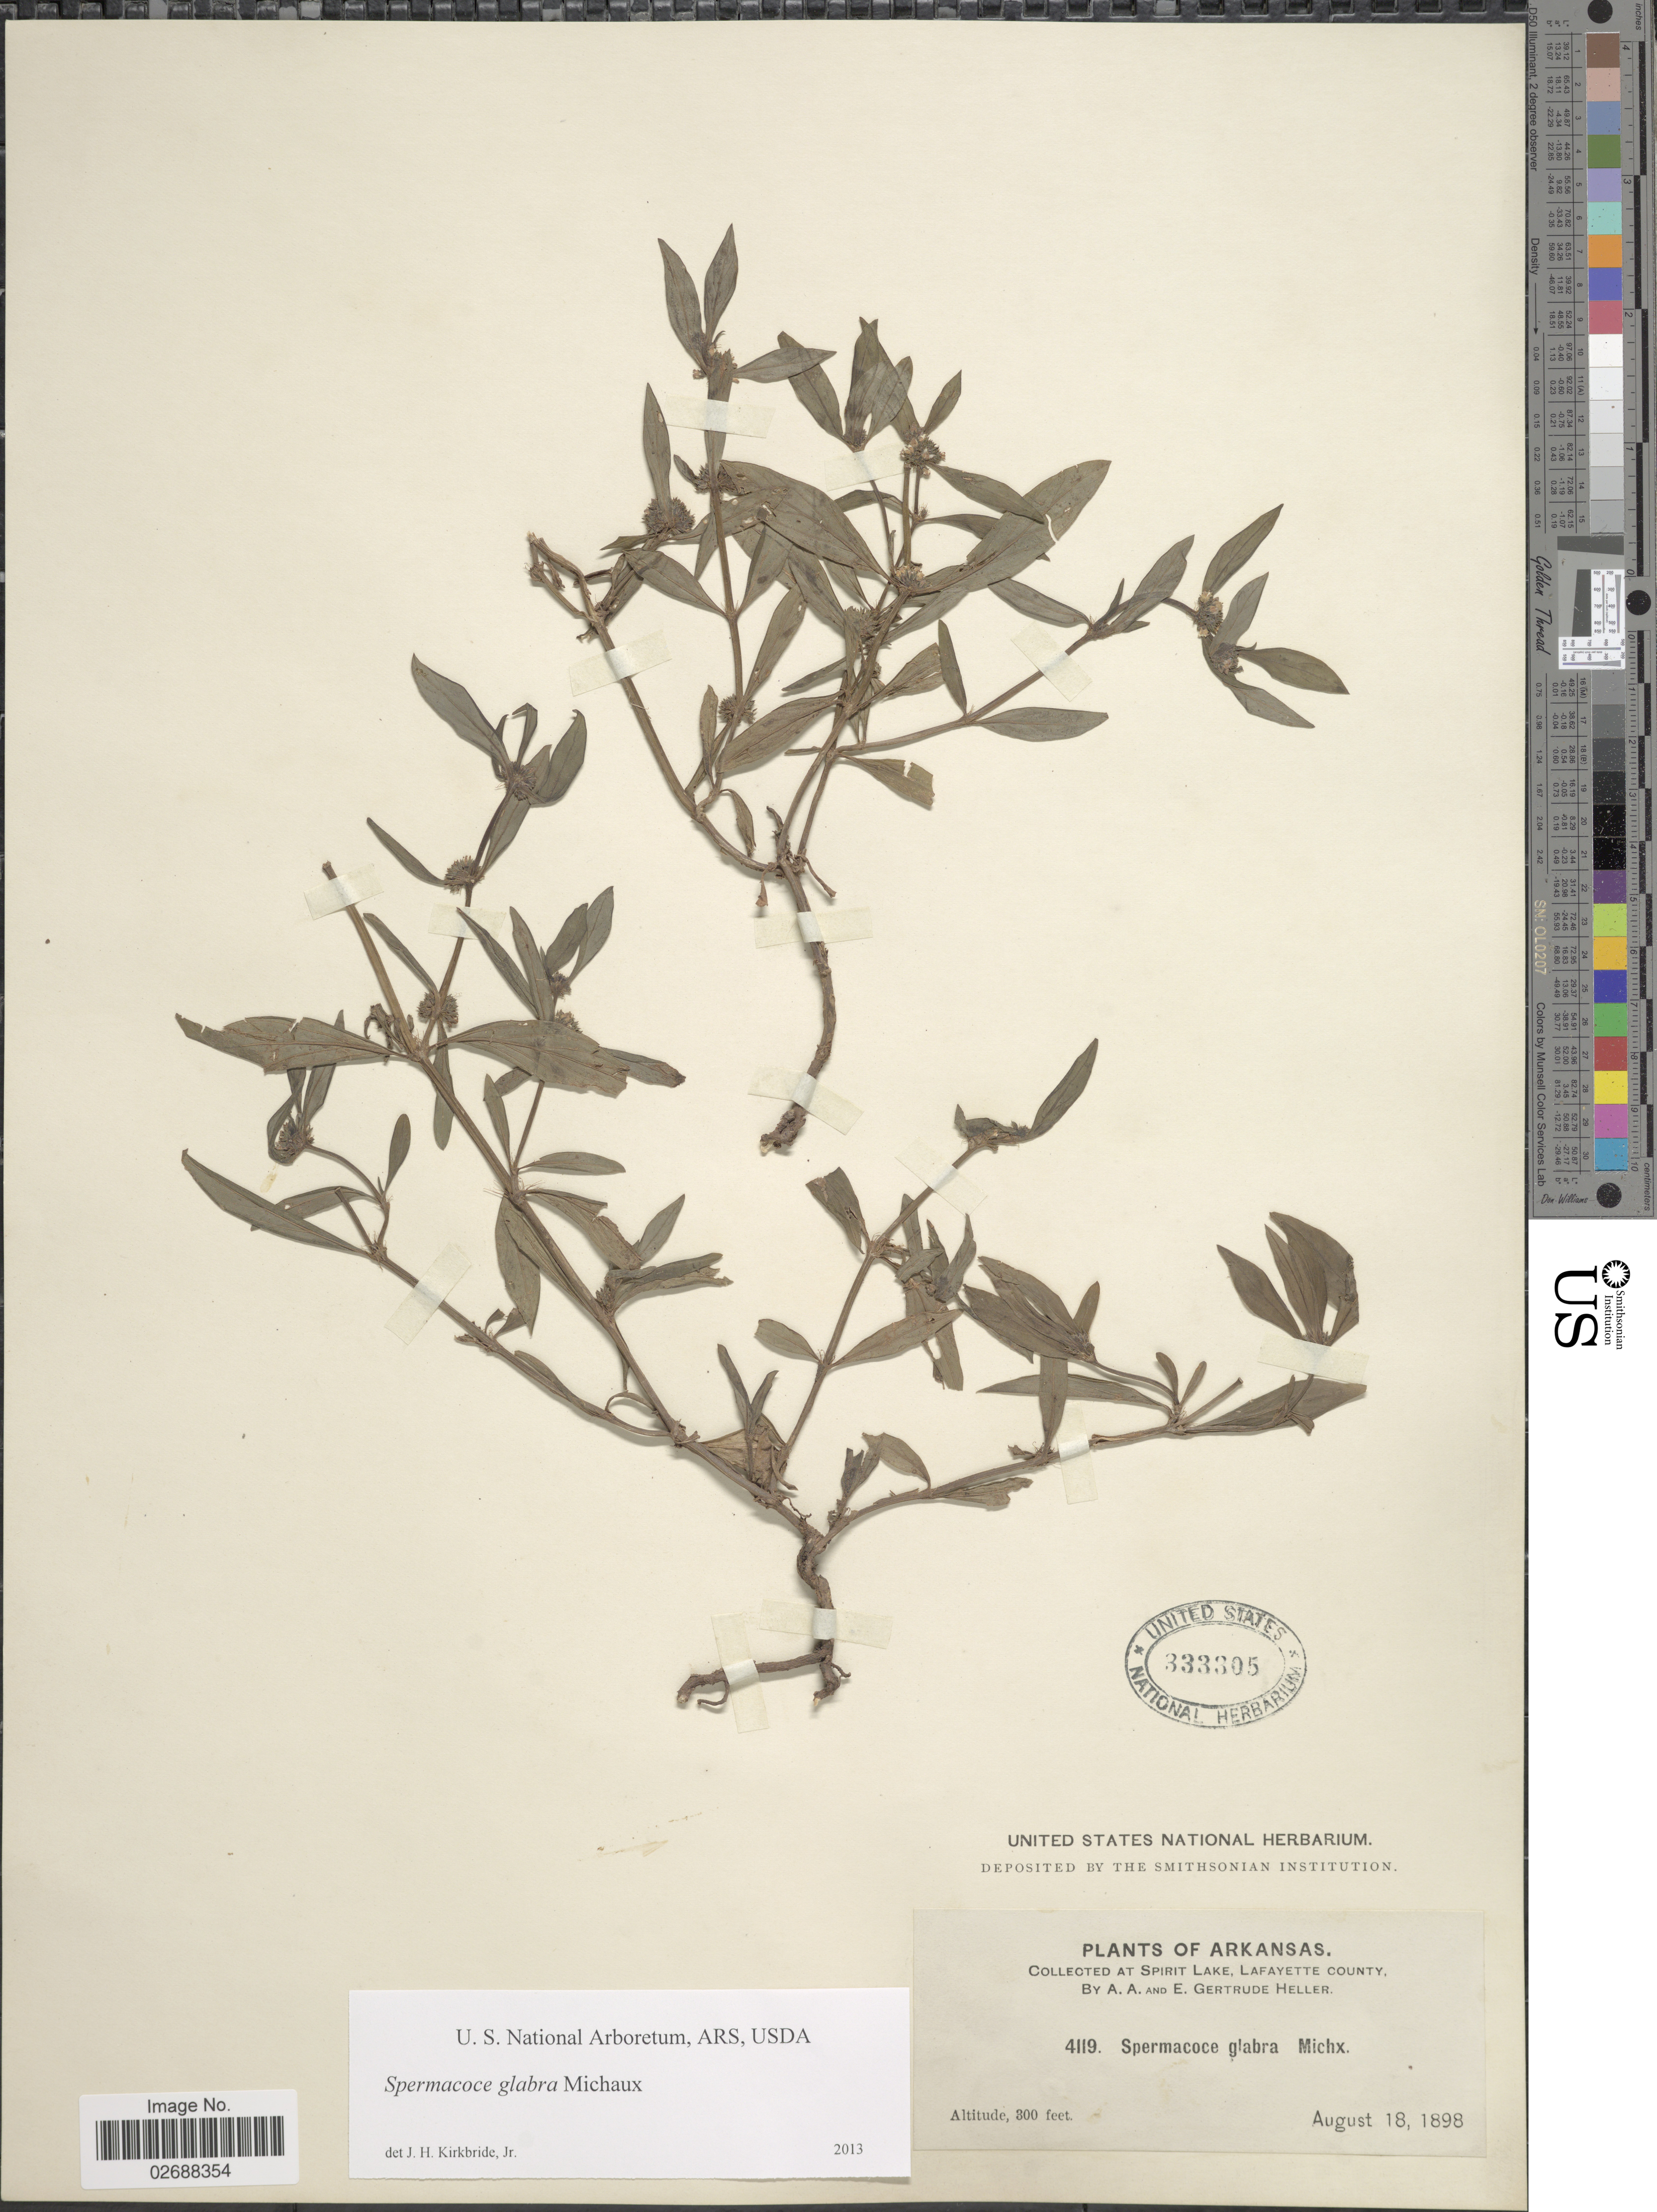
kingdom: Plantae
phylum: Tracheophyta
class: Magnoliopsida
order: Gentianales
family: Rubiaceae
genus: Spermacoce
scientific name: Spermacoce glabra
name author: Michx.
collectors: A. A. Heller & E. Gertrude Heller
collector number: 4119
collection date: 1898-08-18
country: United States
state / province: Arkansas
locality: Spirit Lake, Lafayette County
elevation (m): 91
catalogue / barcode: US 333305